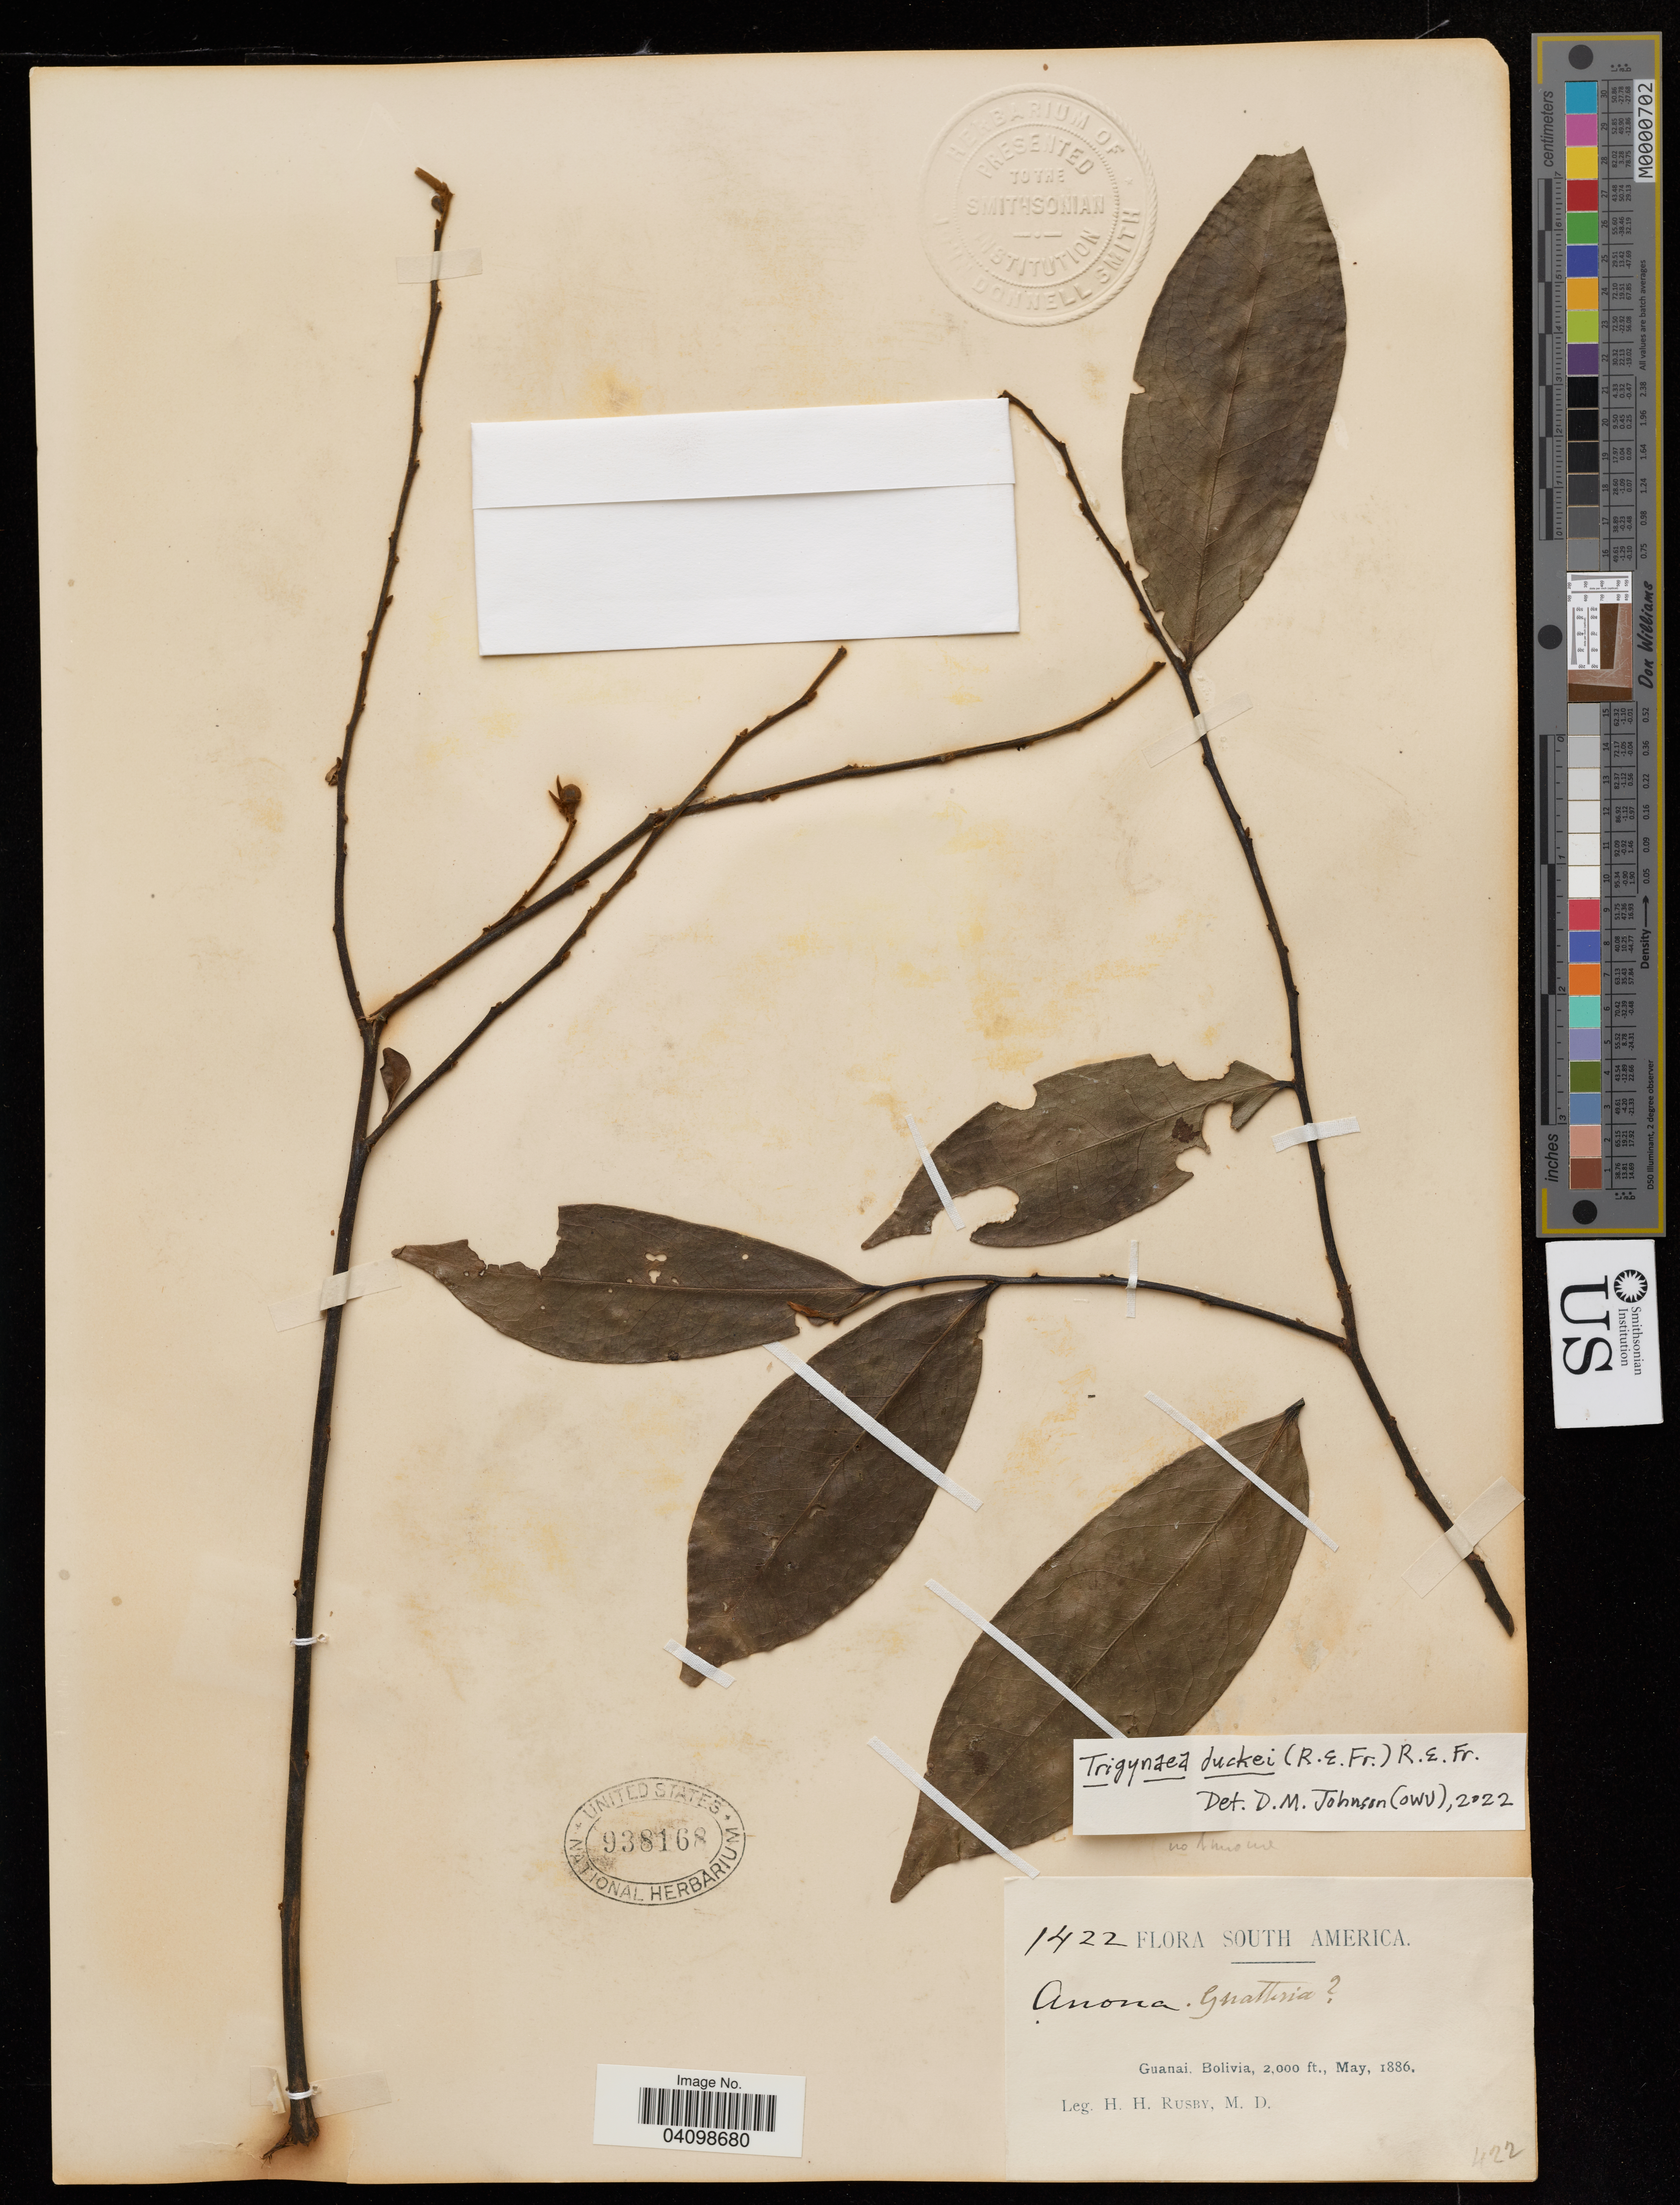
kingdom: Plantae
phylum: Tracheophyta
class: Magnoliopsida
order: Magnoliales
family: Annonaceae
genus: Trigynaea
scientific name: Trigynaea duckei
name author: (R.E. Fr.) R.E. Fr.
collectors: H. H. Rusby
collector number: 1422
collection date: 1886-05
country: Bolivia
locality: South America. Guanai.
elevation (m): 610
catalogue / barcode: US 938168